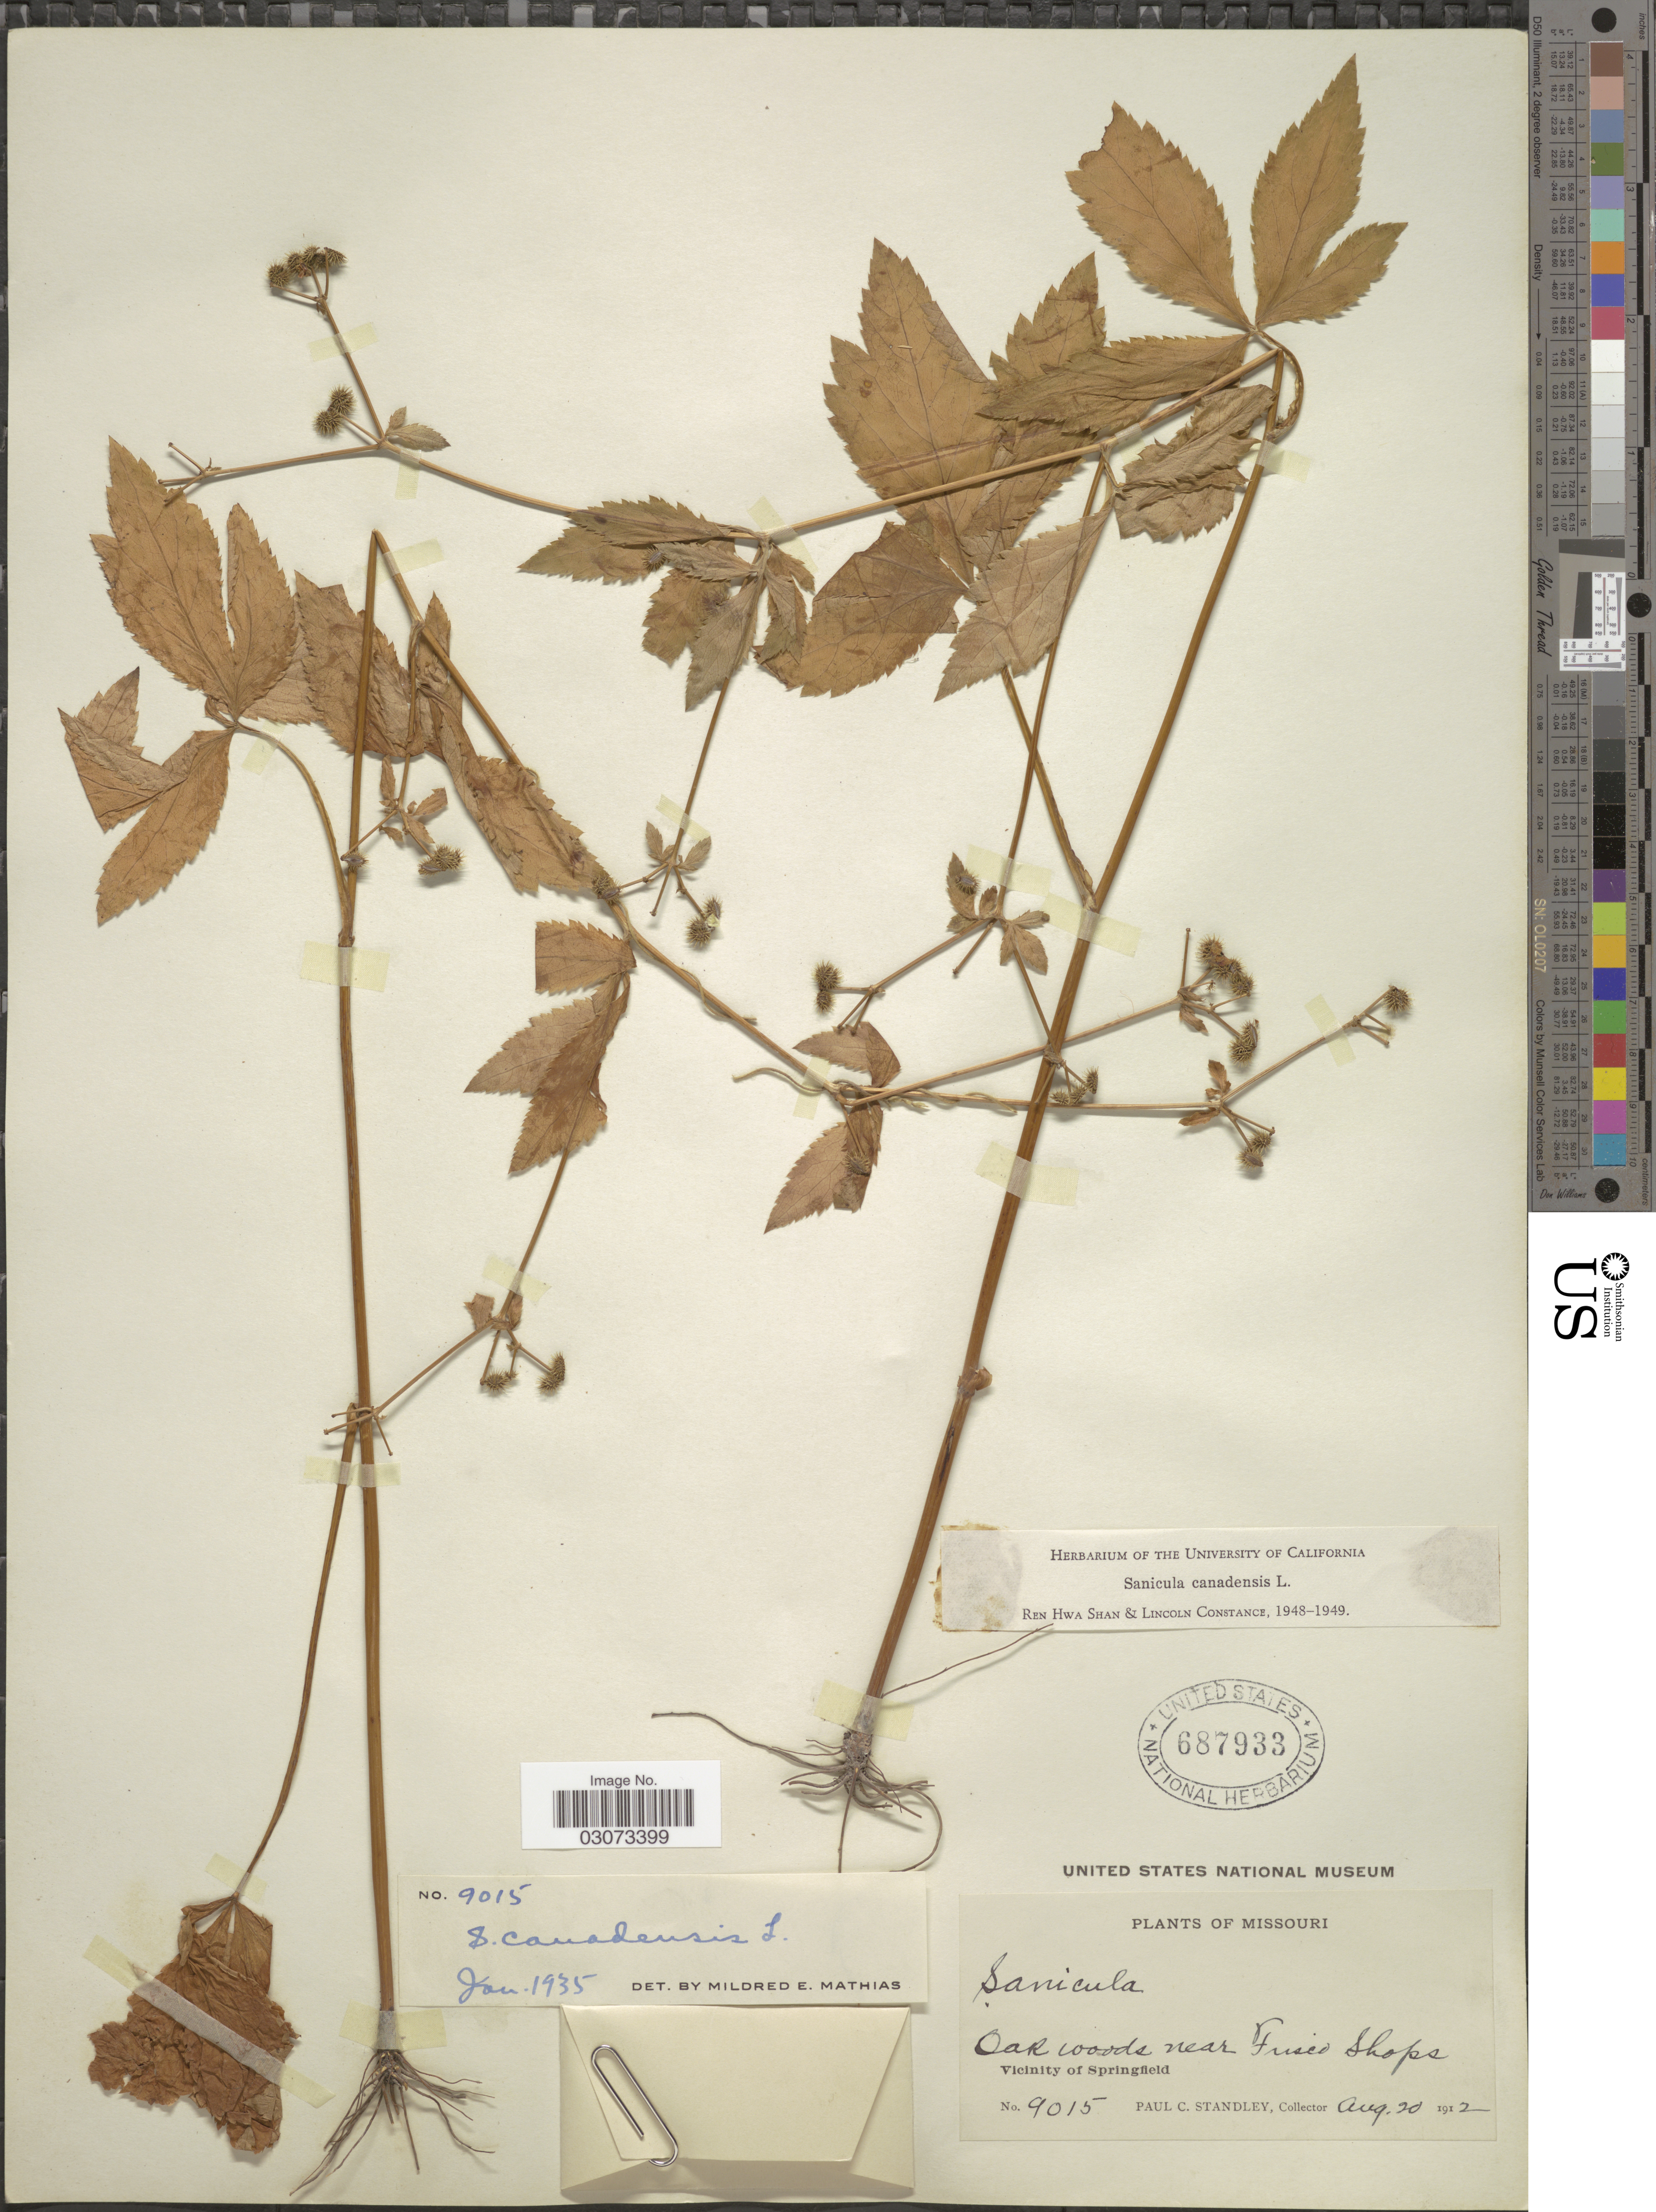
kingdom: Plantae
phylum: Tracheophyta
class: Magnoliopsida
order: Apiales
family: Apiaceae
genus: Sanicula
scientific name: Sanicula canadensis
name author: L.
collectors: P. C. Standley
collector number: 9015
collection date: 1912-08-20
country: United States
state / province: Missouri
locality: Near Frisco Shops. Vicinity of Springfield.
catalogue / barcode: US 687933